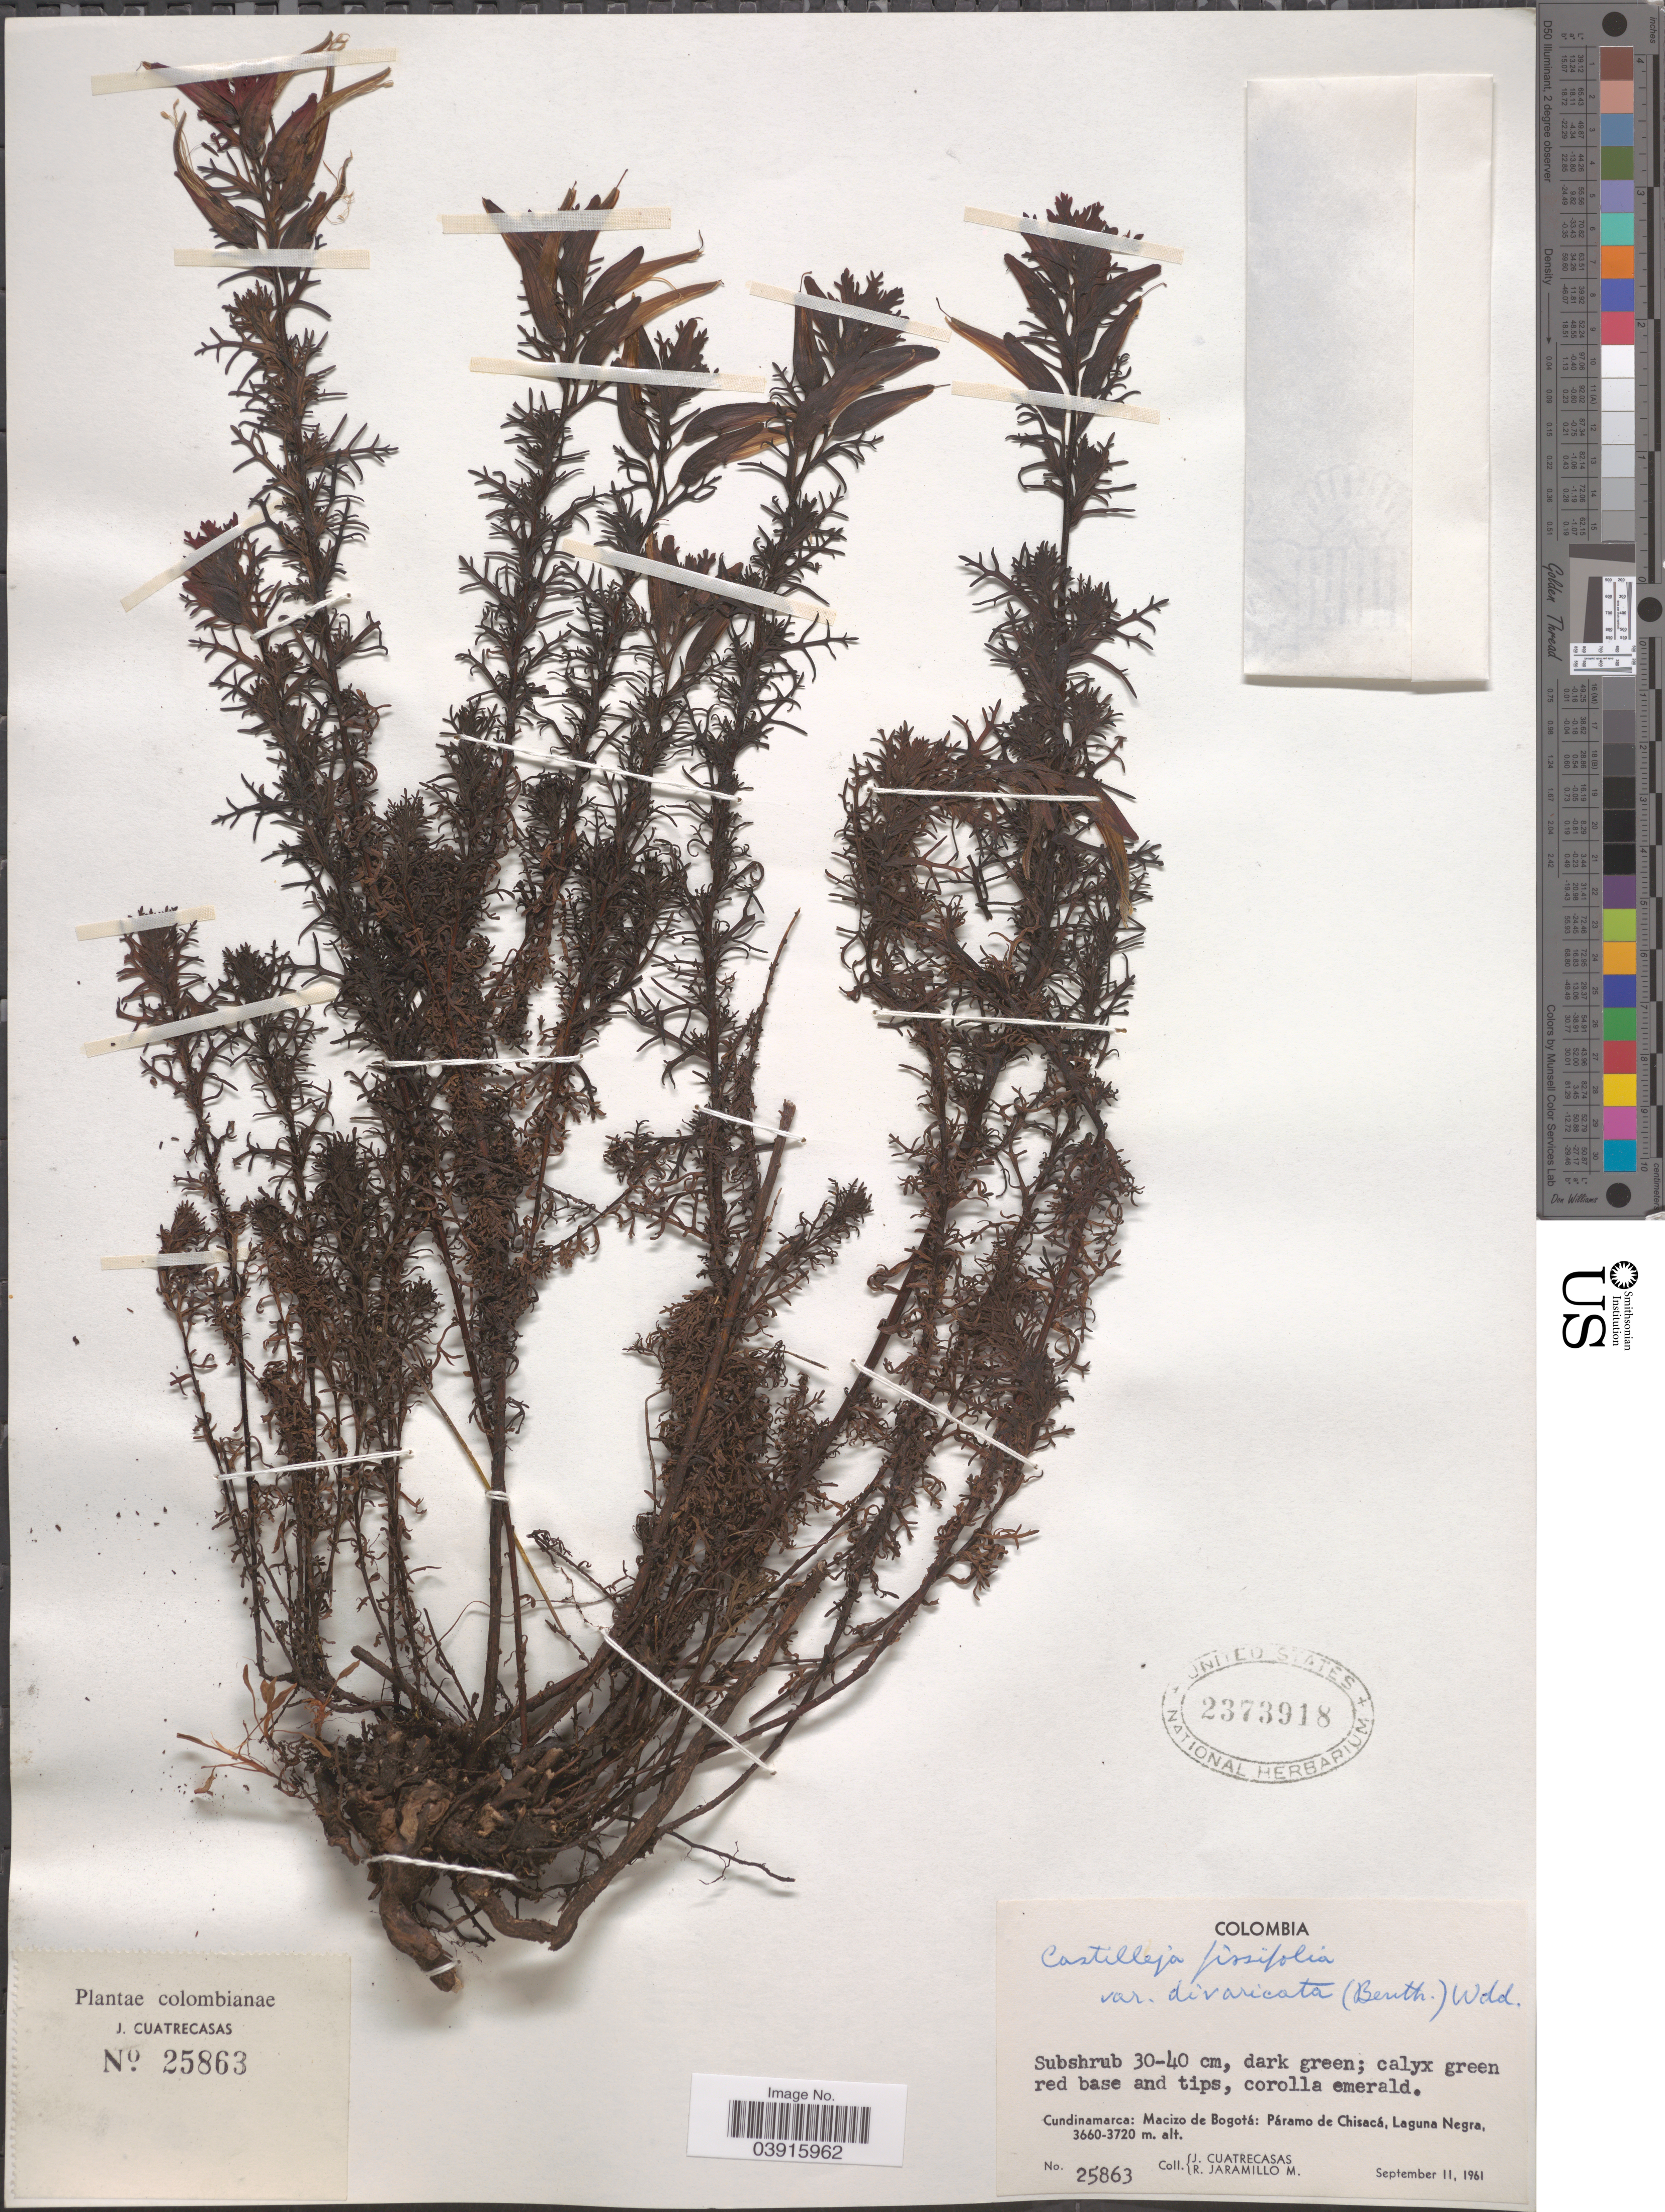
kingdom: Plantae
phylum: Tracheophyta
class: Magnoliopsida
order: Lamiales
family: Orobanchaceae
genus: Castilleja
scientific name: Castilleja divaricata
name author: Benth.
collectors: J. Cuatrecasas & R. Jaramillo M.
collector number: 25863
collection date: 1961-09-11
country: Colombia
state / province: Cundinamarca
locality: Macizo de Bogotá: Páramo de Chisacá, Laguna Negra.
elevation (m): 3660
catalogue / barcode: US 2373918